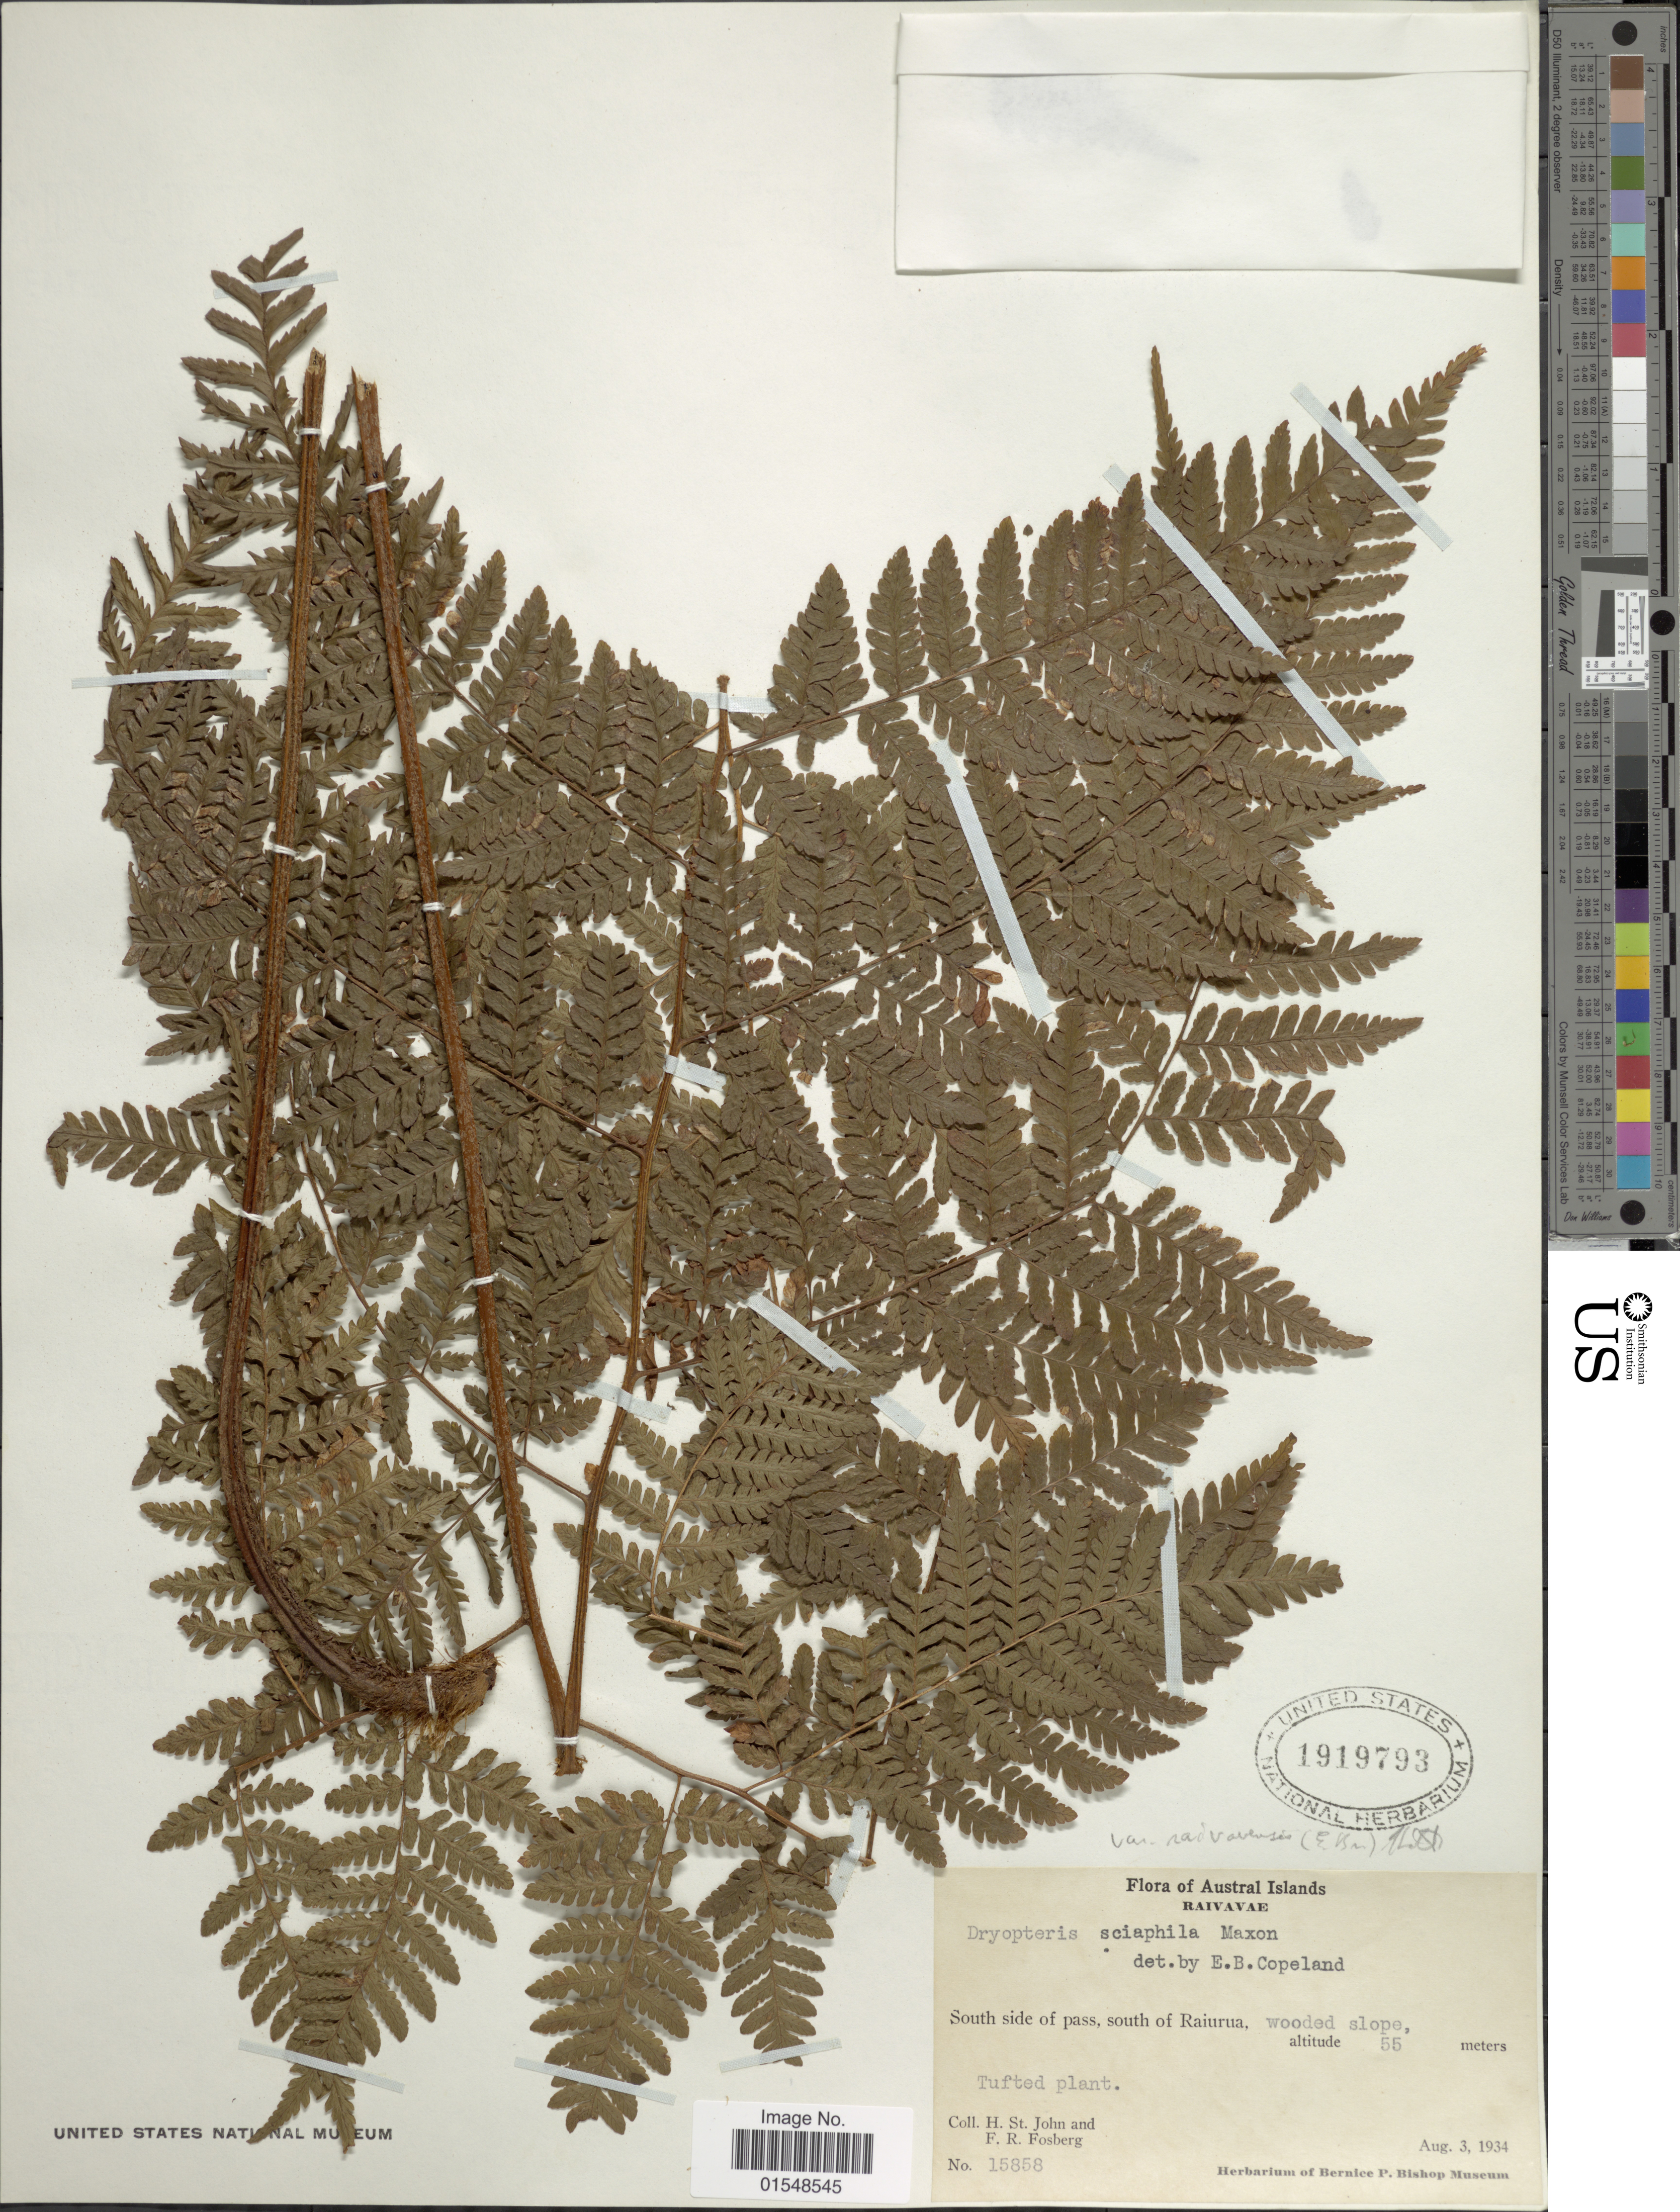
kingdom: Plantae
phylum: Tracheophyta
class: Polypodiopsida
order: Polypodiales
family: Dryopteridaceae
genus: Ctenitis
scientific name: Ctenitis sciaphila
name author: (Maxon) Ching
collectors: H. St. John & F. R. Fosberg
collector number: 15858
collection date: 1934-08-03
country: French Polynesia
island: Raivavae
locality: Austral Islands, Raivavae, south side of pass, south of Raiurua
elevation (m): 55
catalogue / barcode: US 1919793